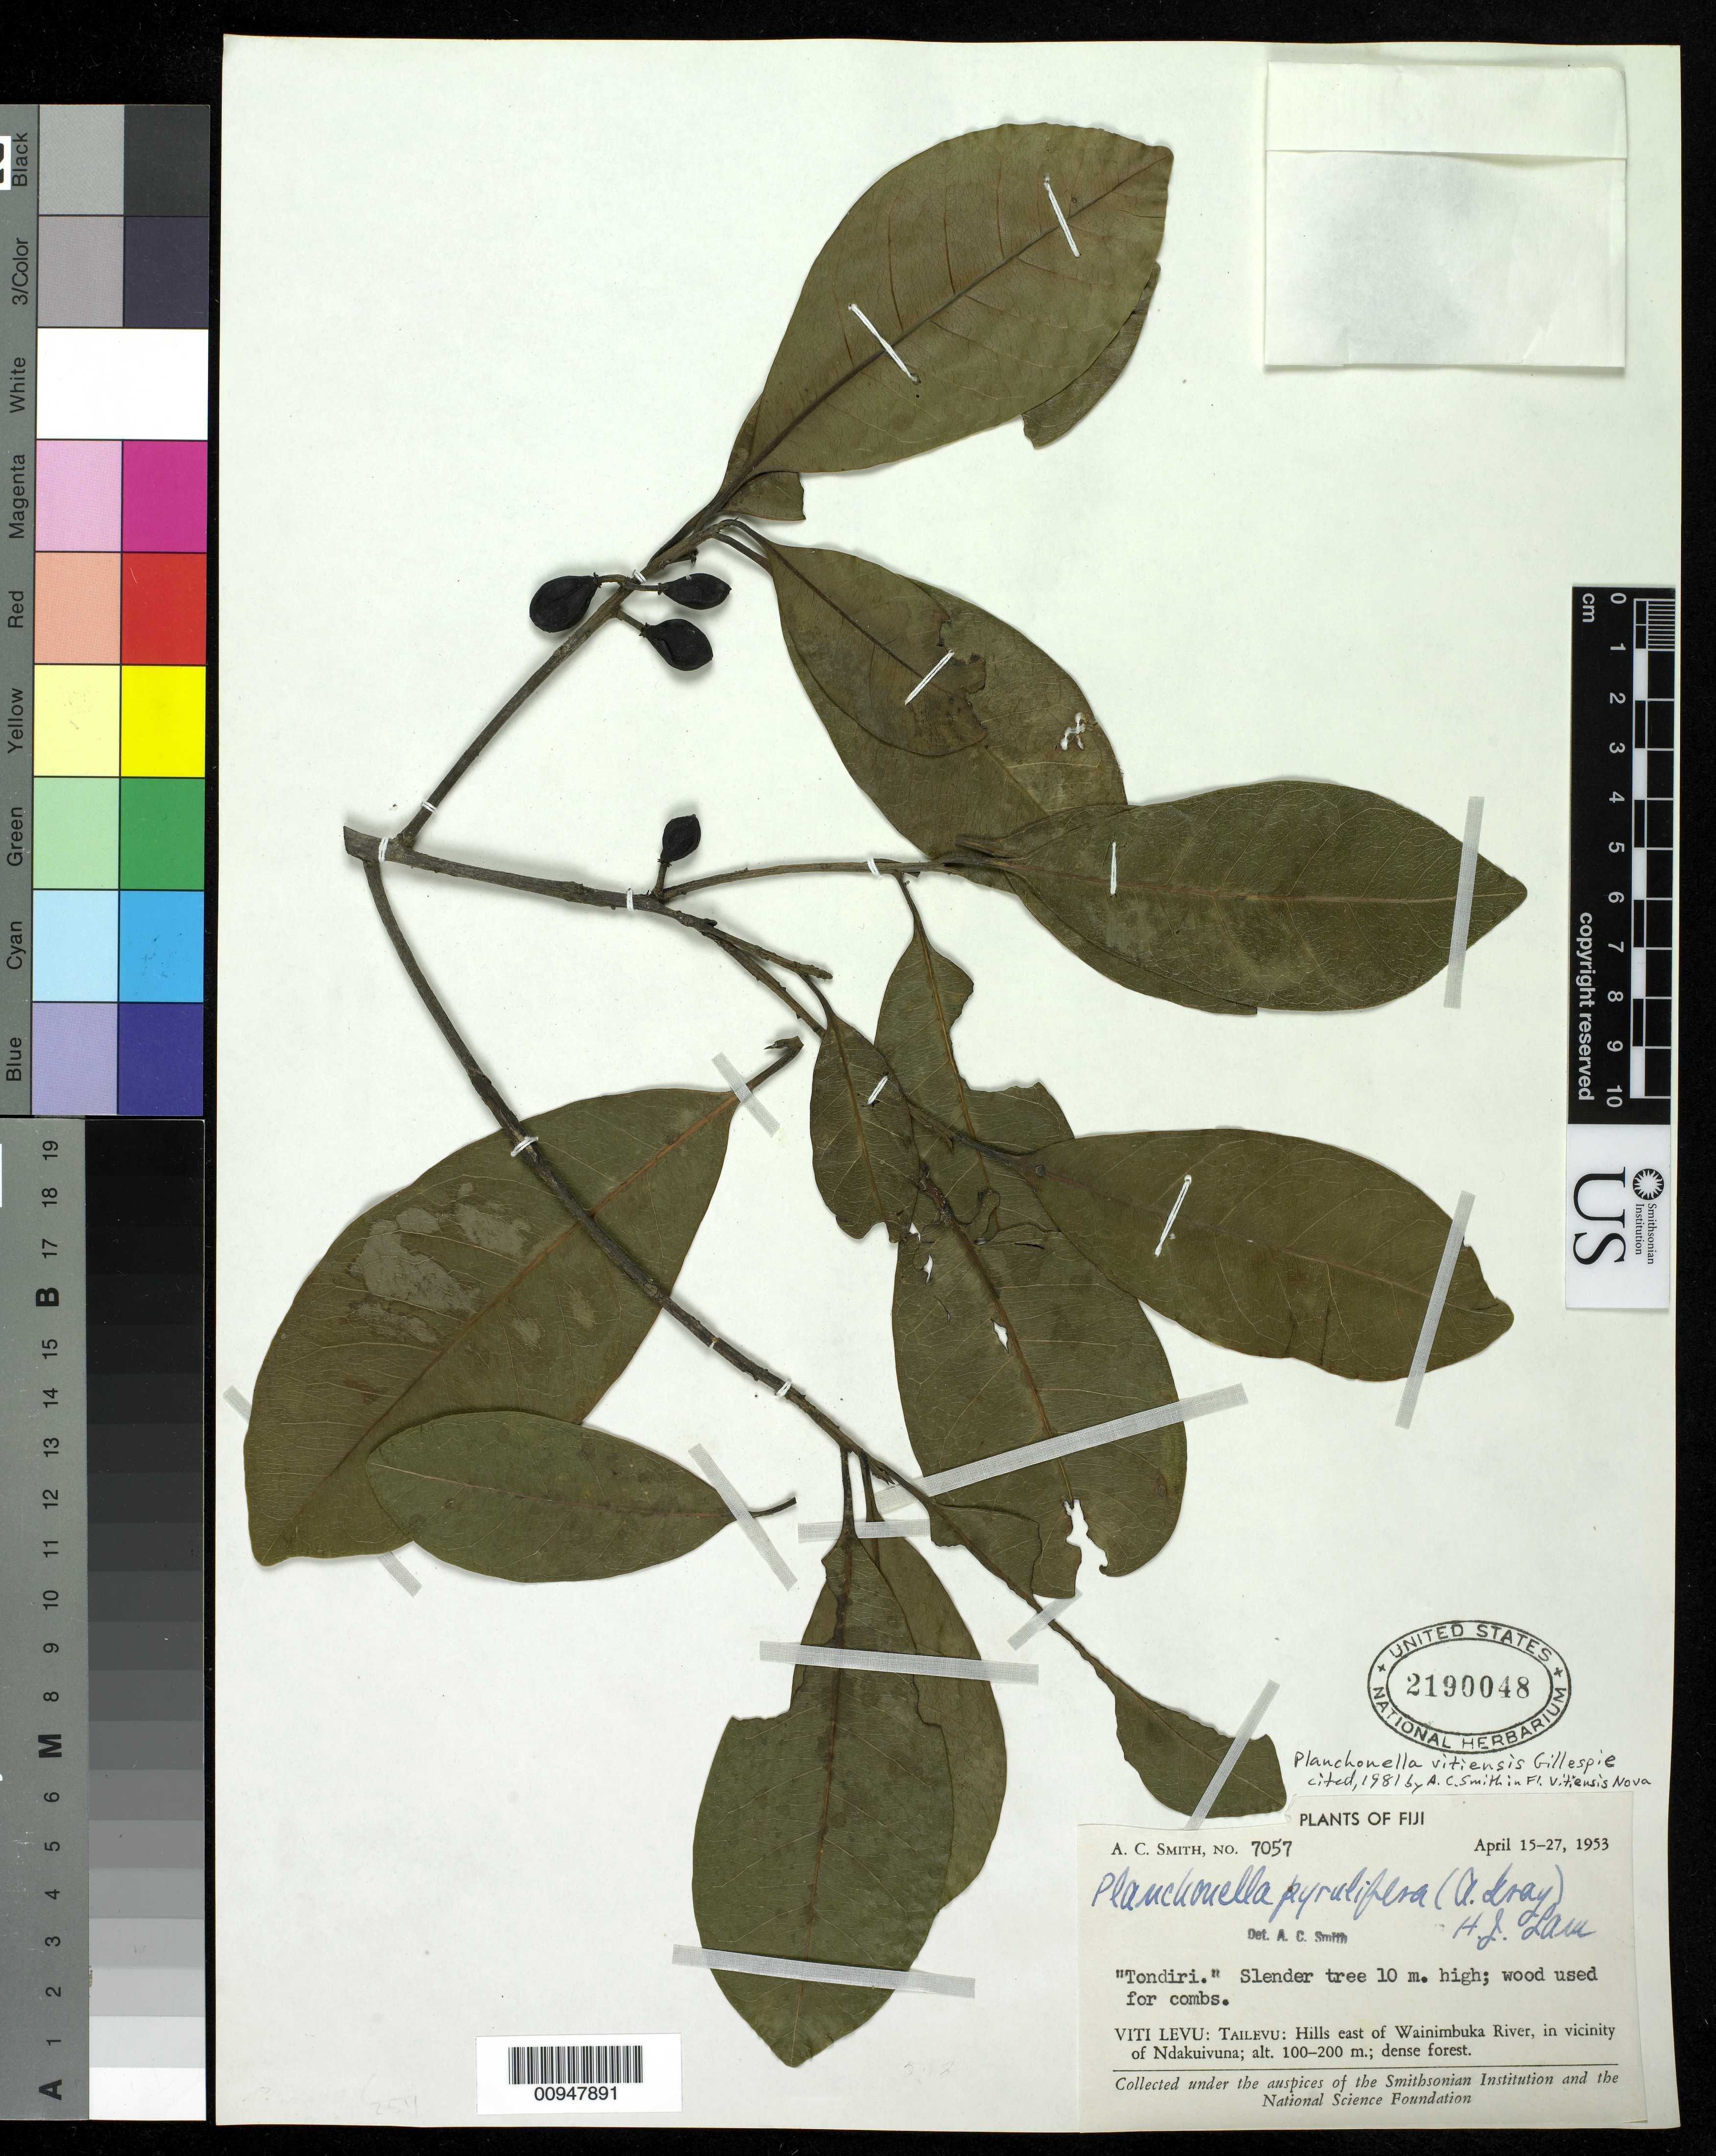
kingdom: Plantae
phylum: Tracheophyta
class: Magnoliopsida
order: Ericales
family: Sapotaceae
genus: Planchonella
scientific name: Planchonella vitiensis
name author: Gillespie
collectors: C. A. Smith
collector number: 7057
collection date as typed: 15 Apr 1953 to 27 Apr 1953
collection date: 1953-04-15/1953-04-27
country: Fiji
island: Viti Levu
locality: Tailevu, hills E. of Wainimbuka River,in vicinity of Ndakuivuna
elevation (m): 100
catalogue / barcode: US 2190048